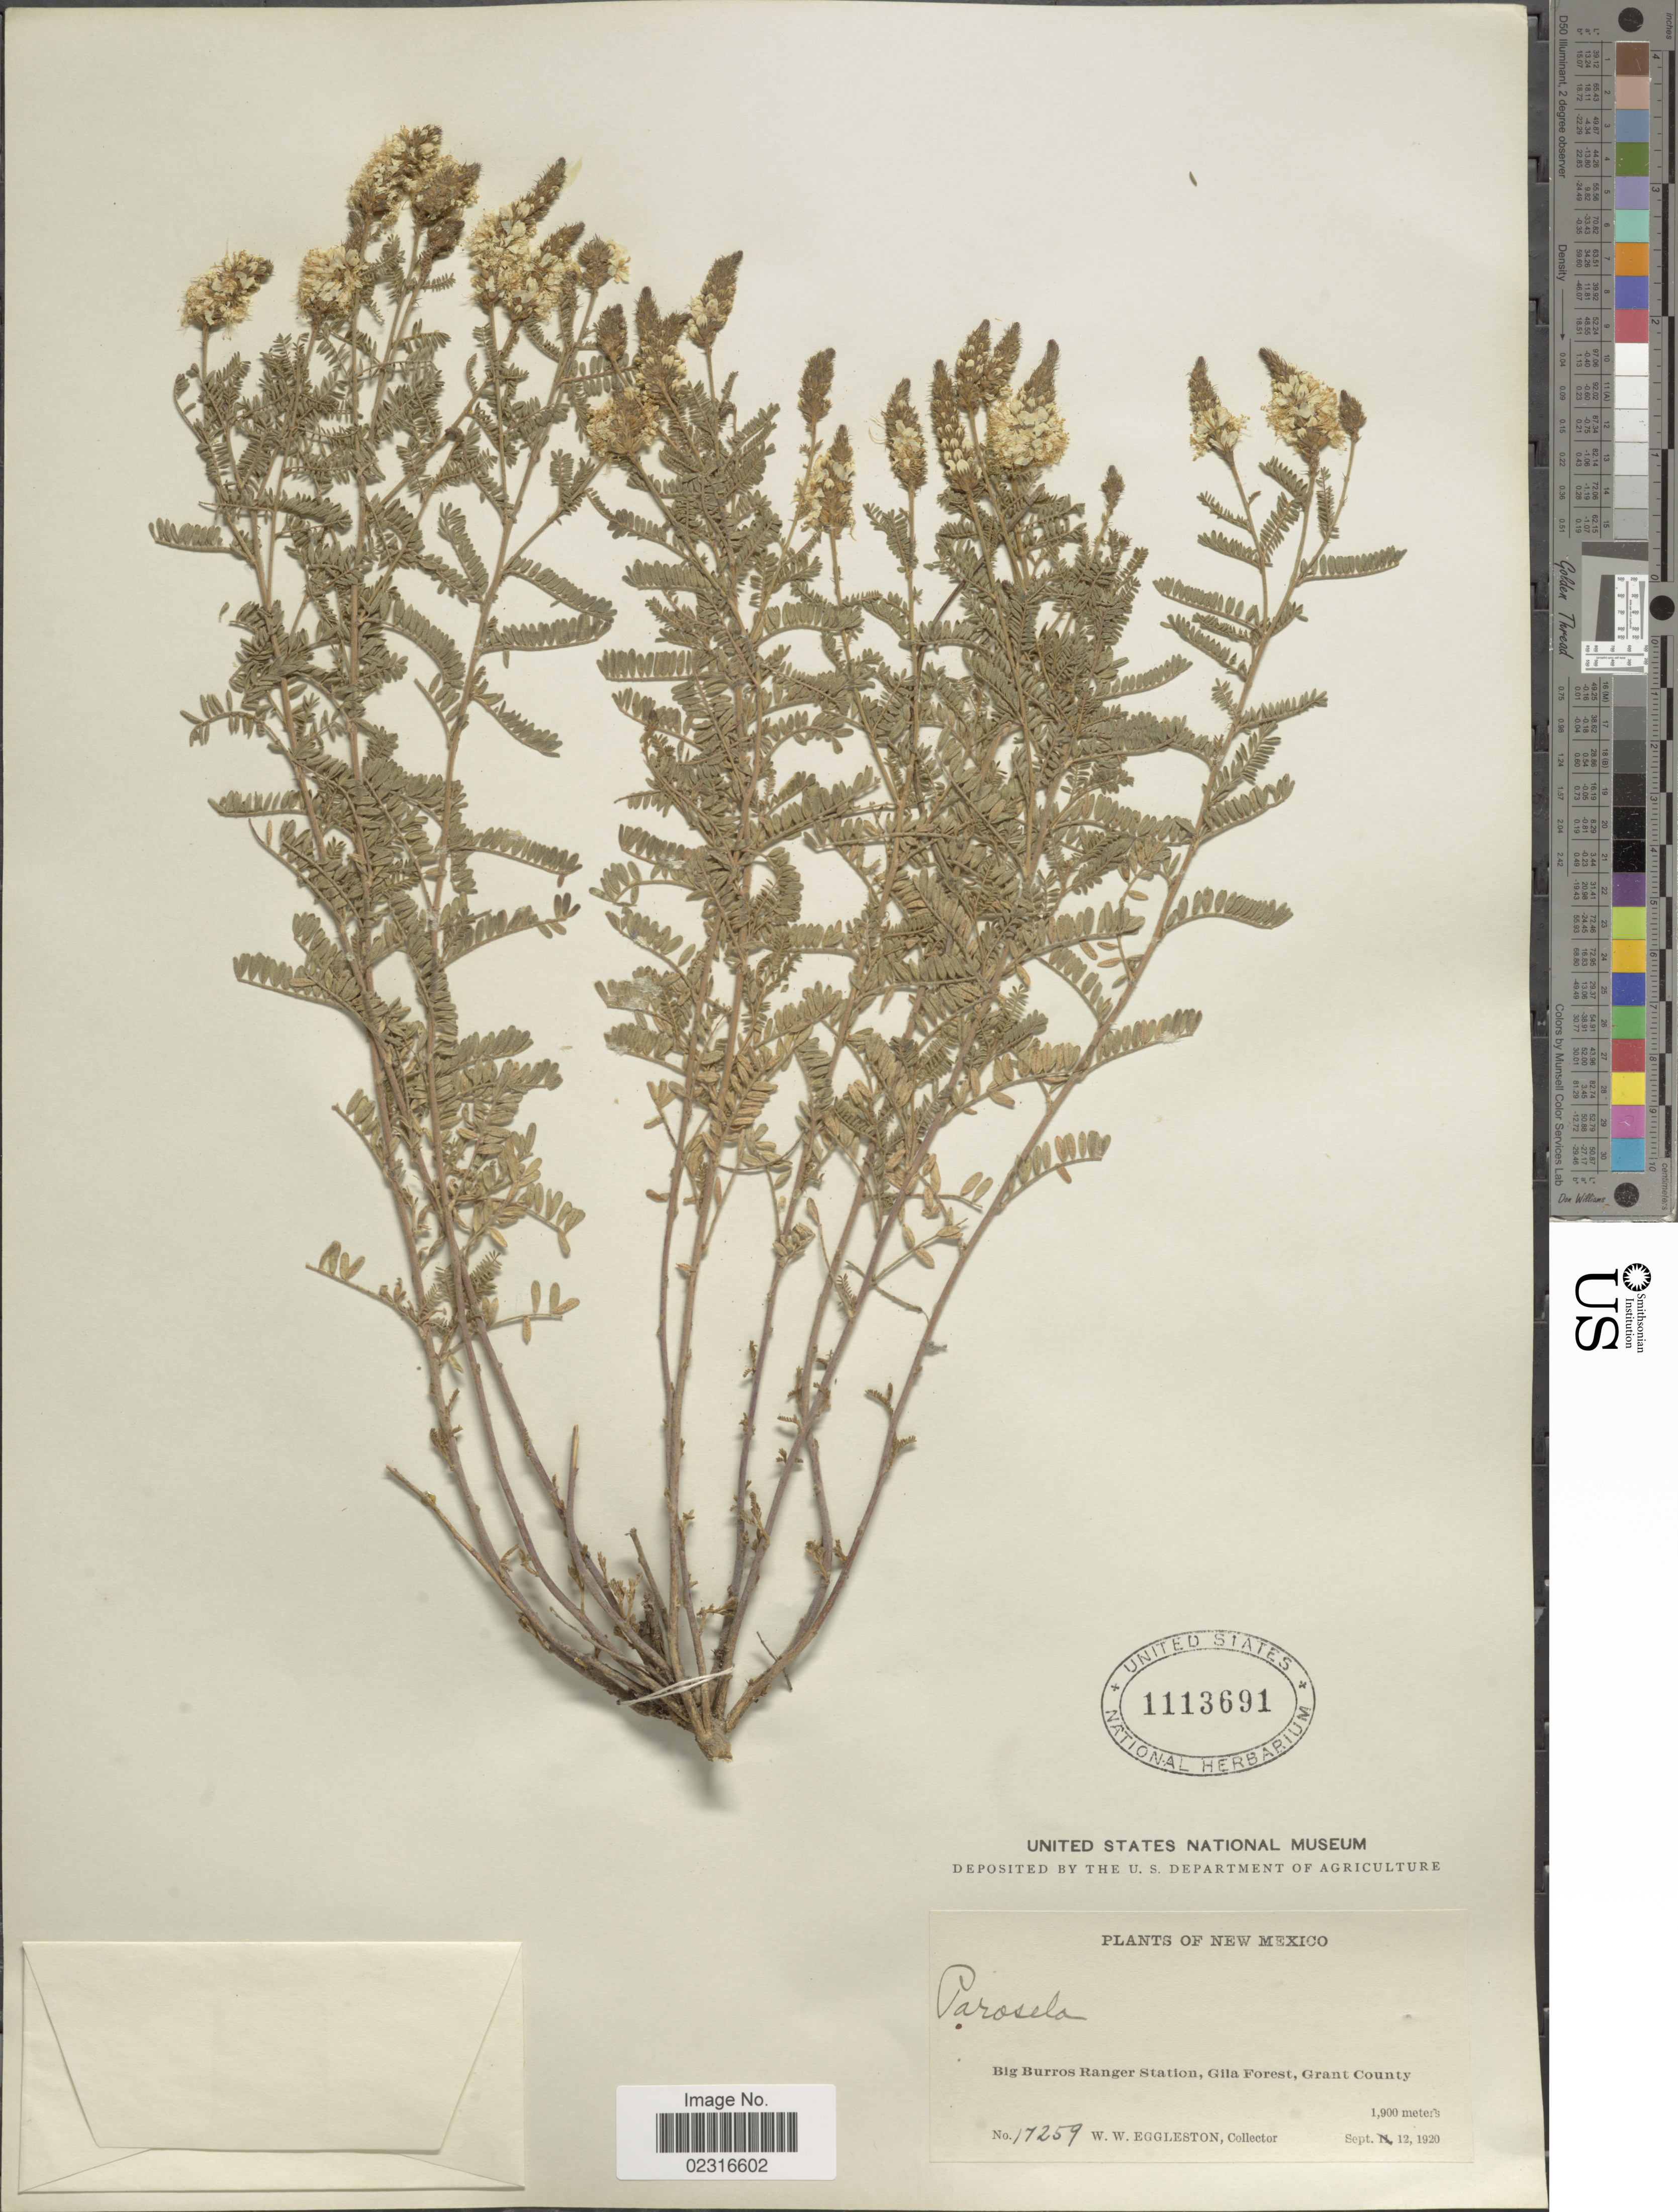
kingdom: Plantae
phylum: Tracheophyta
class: Magnoliopsida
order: Fabales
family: Fabaceae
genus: Dalea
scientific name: Dalea albiflora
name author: A. Gray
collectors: W. W. Eggleston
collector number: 17259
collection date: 1920-09-12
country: United States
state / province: New Mexico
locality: Big Burros Ranger Station, Gila Forest, Grant County.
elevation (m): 1900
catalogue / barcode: US 1113691